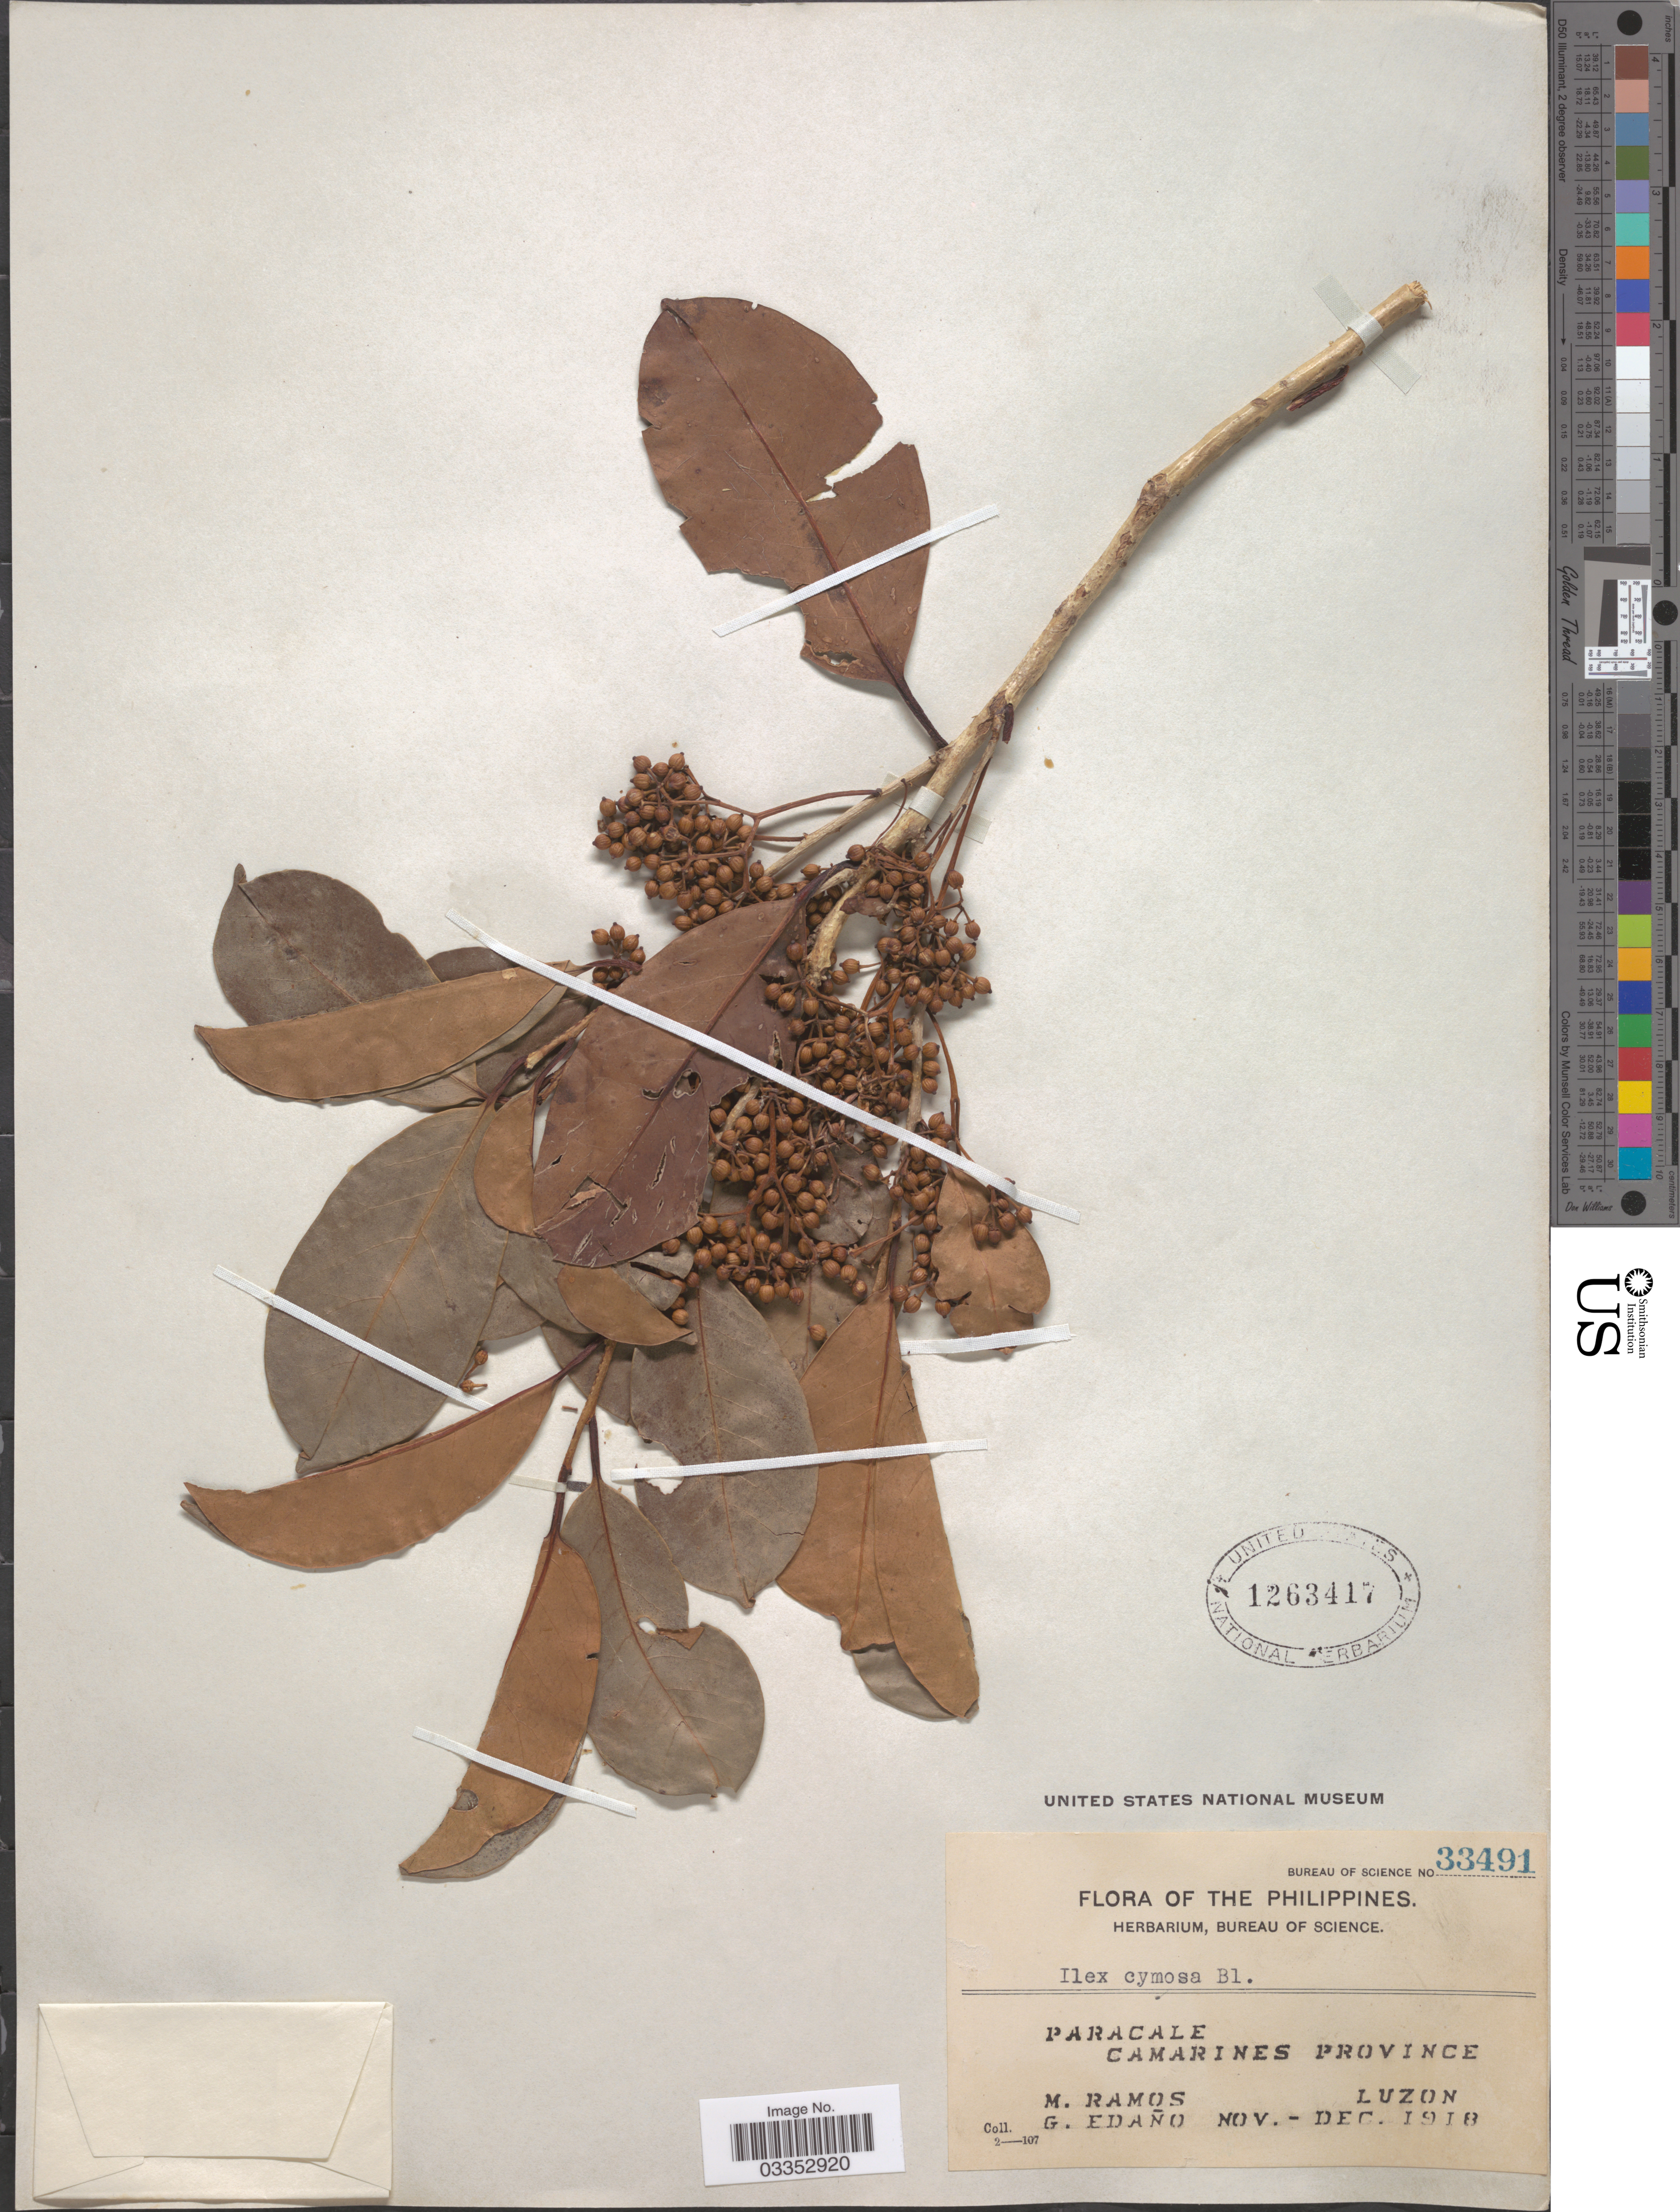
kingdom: Plantae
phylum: Tracheophyta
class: Magnoliopsida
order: Aquifoliales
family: Aquifoliaceae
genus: Ilex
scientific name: Ilex cymosa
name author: Blume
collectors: M. Ramos & G. Edaño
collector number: Bureau of Science 33491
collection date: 1918-11/1918-12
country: Philippines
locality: Paracale, Camarines Province, Luzon.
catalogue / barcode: US 1263417